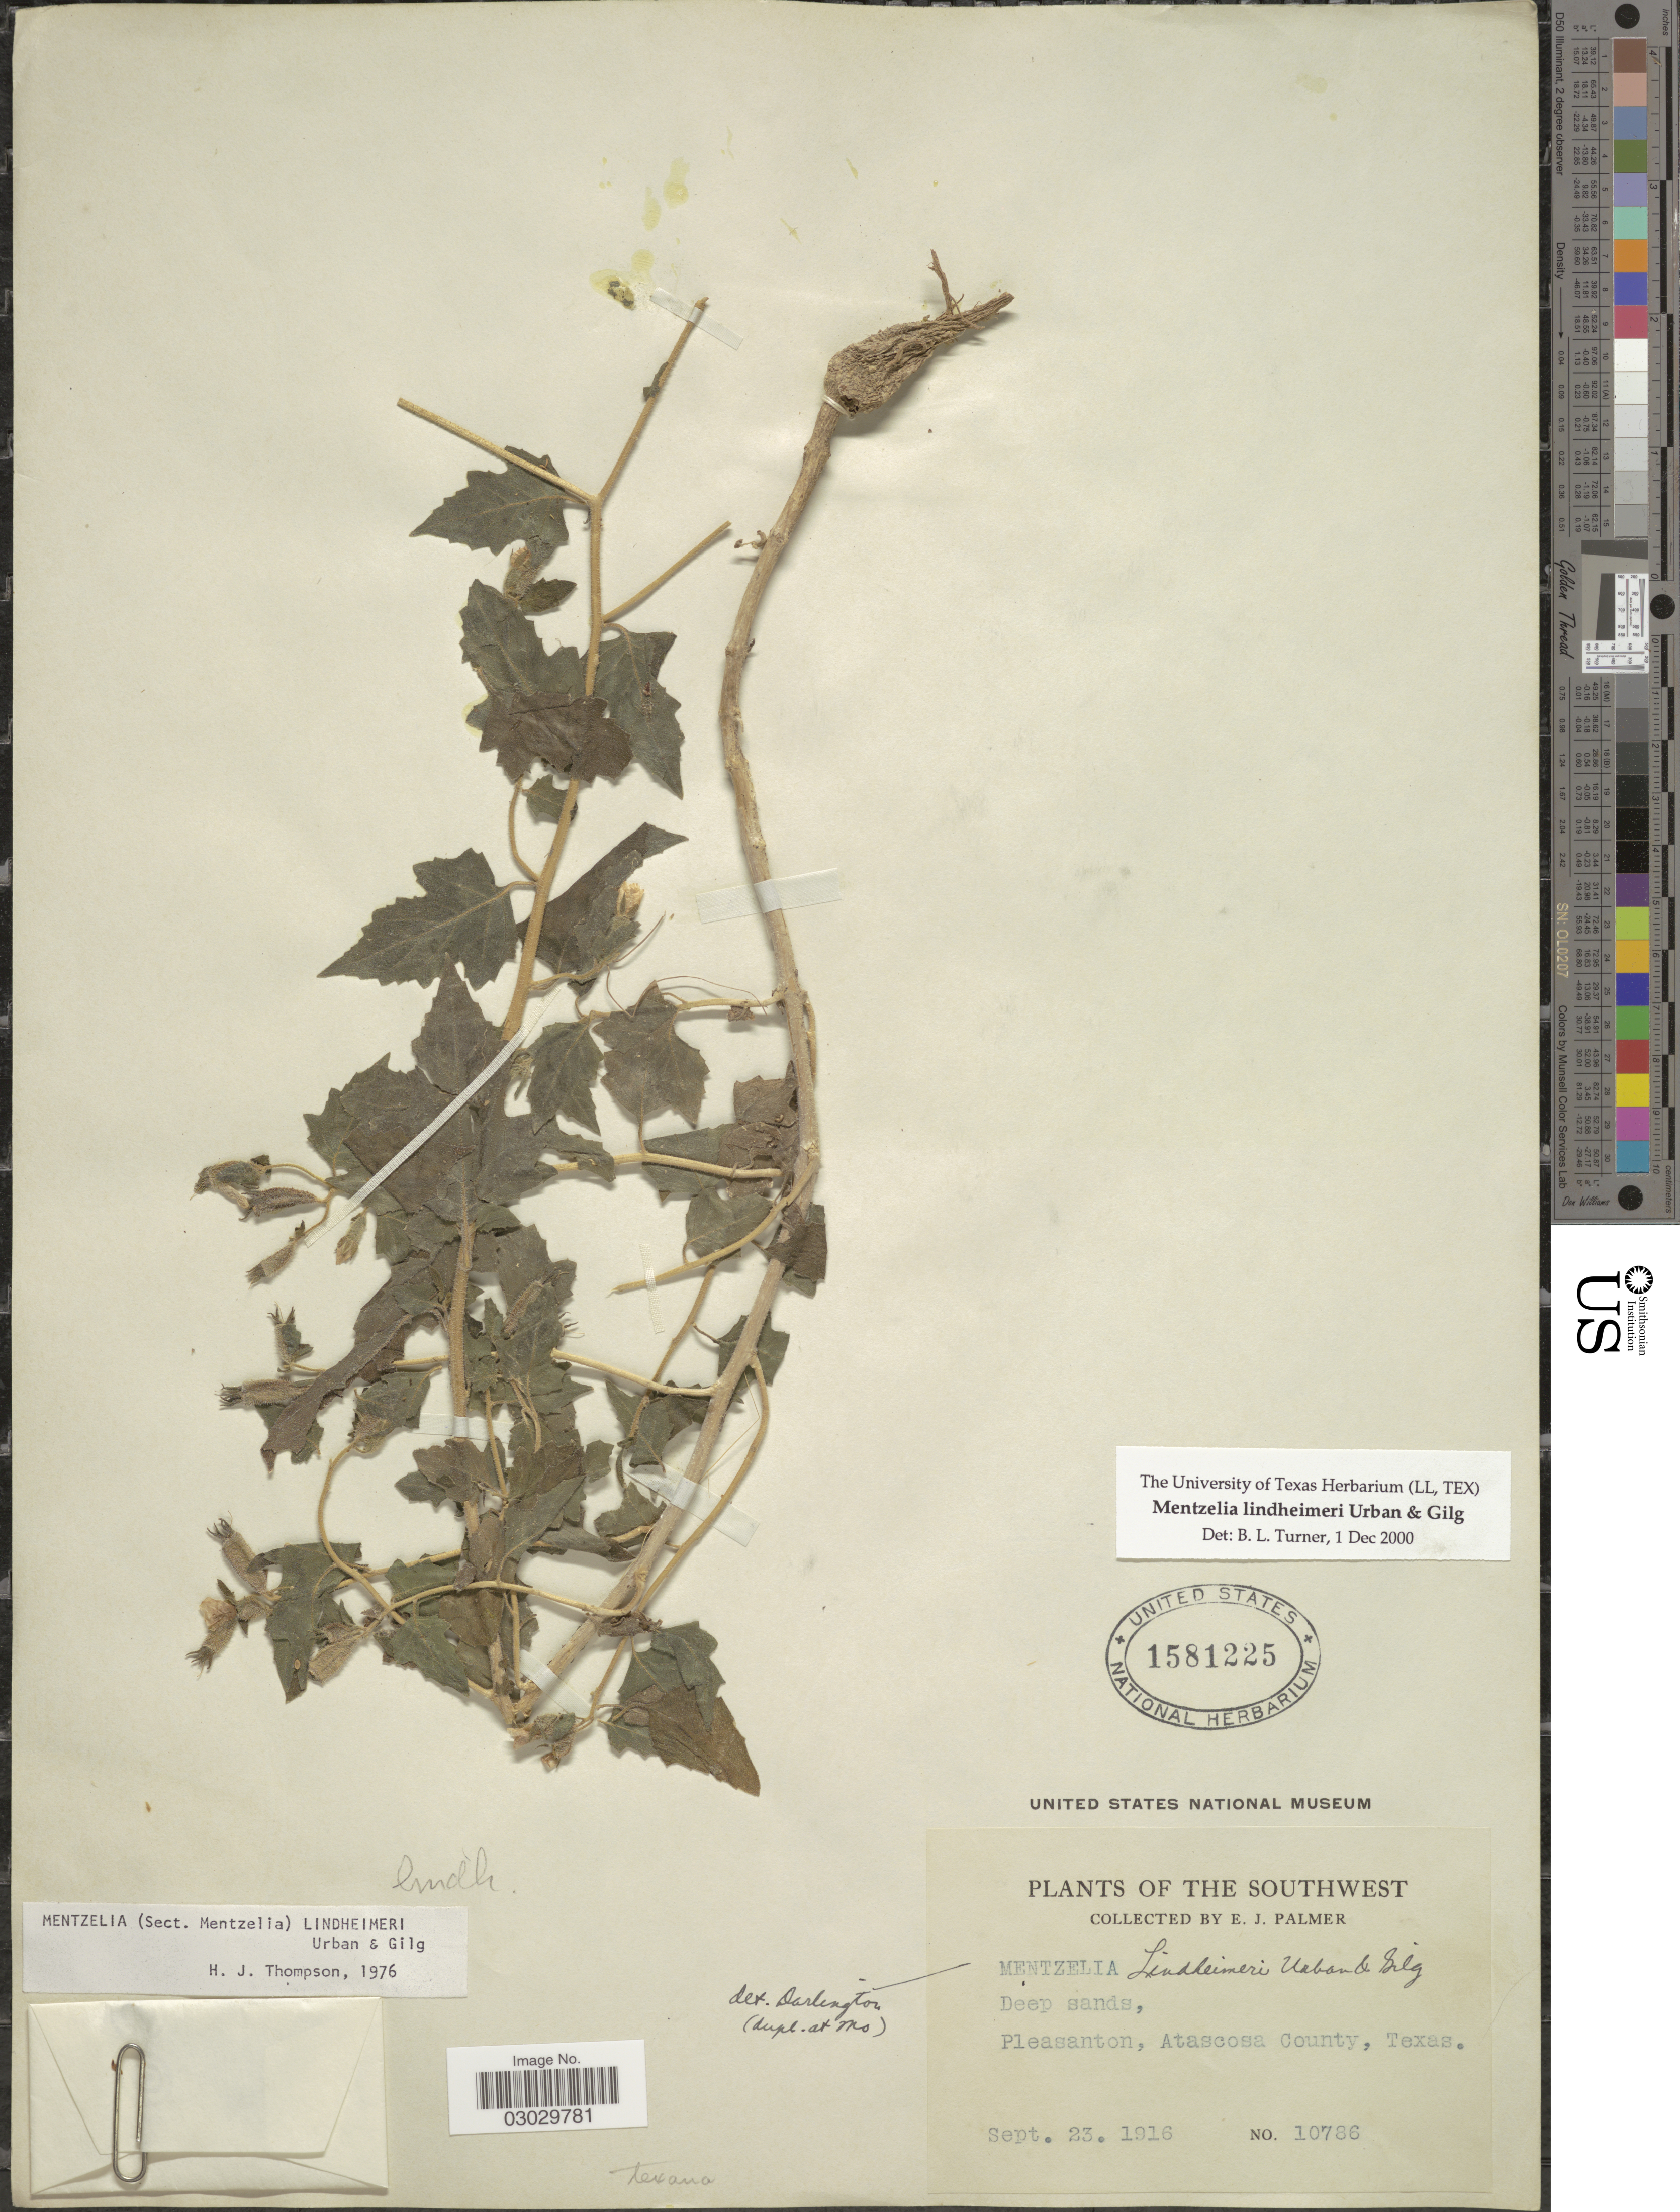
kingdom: Plantae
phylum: Tracheophyta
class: Magnoliopsida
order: Cornales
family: Loasaceae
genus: Mentzelia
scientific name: Mentzelia lindheimeri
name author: Urb. & Gilg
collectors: E. J. Palmer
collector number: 10786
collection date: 1916-09-23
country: United States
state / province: Texas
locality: The Southwest. Pleasanton, Atascosa County.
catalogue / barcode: US 1581225